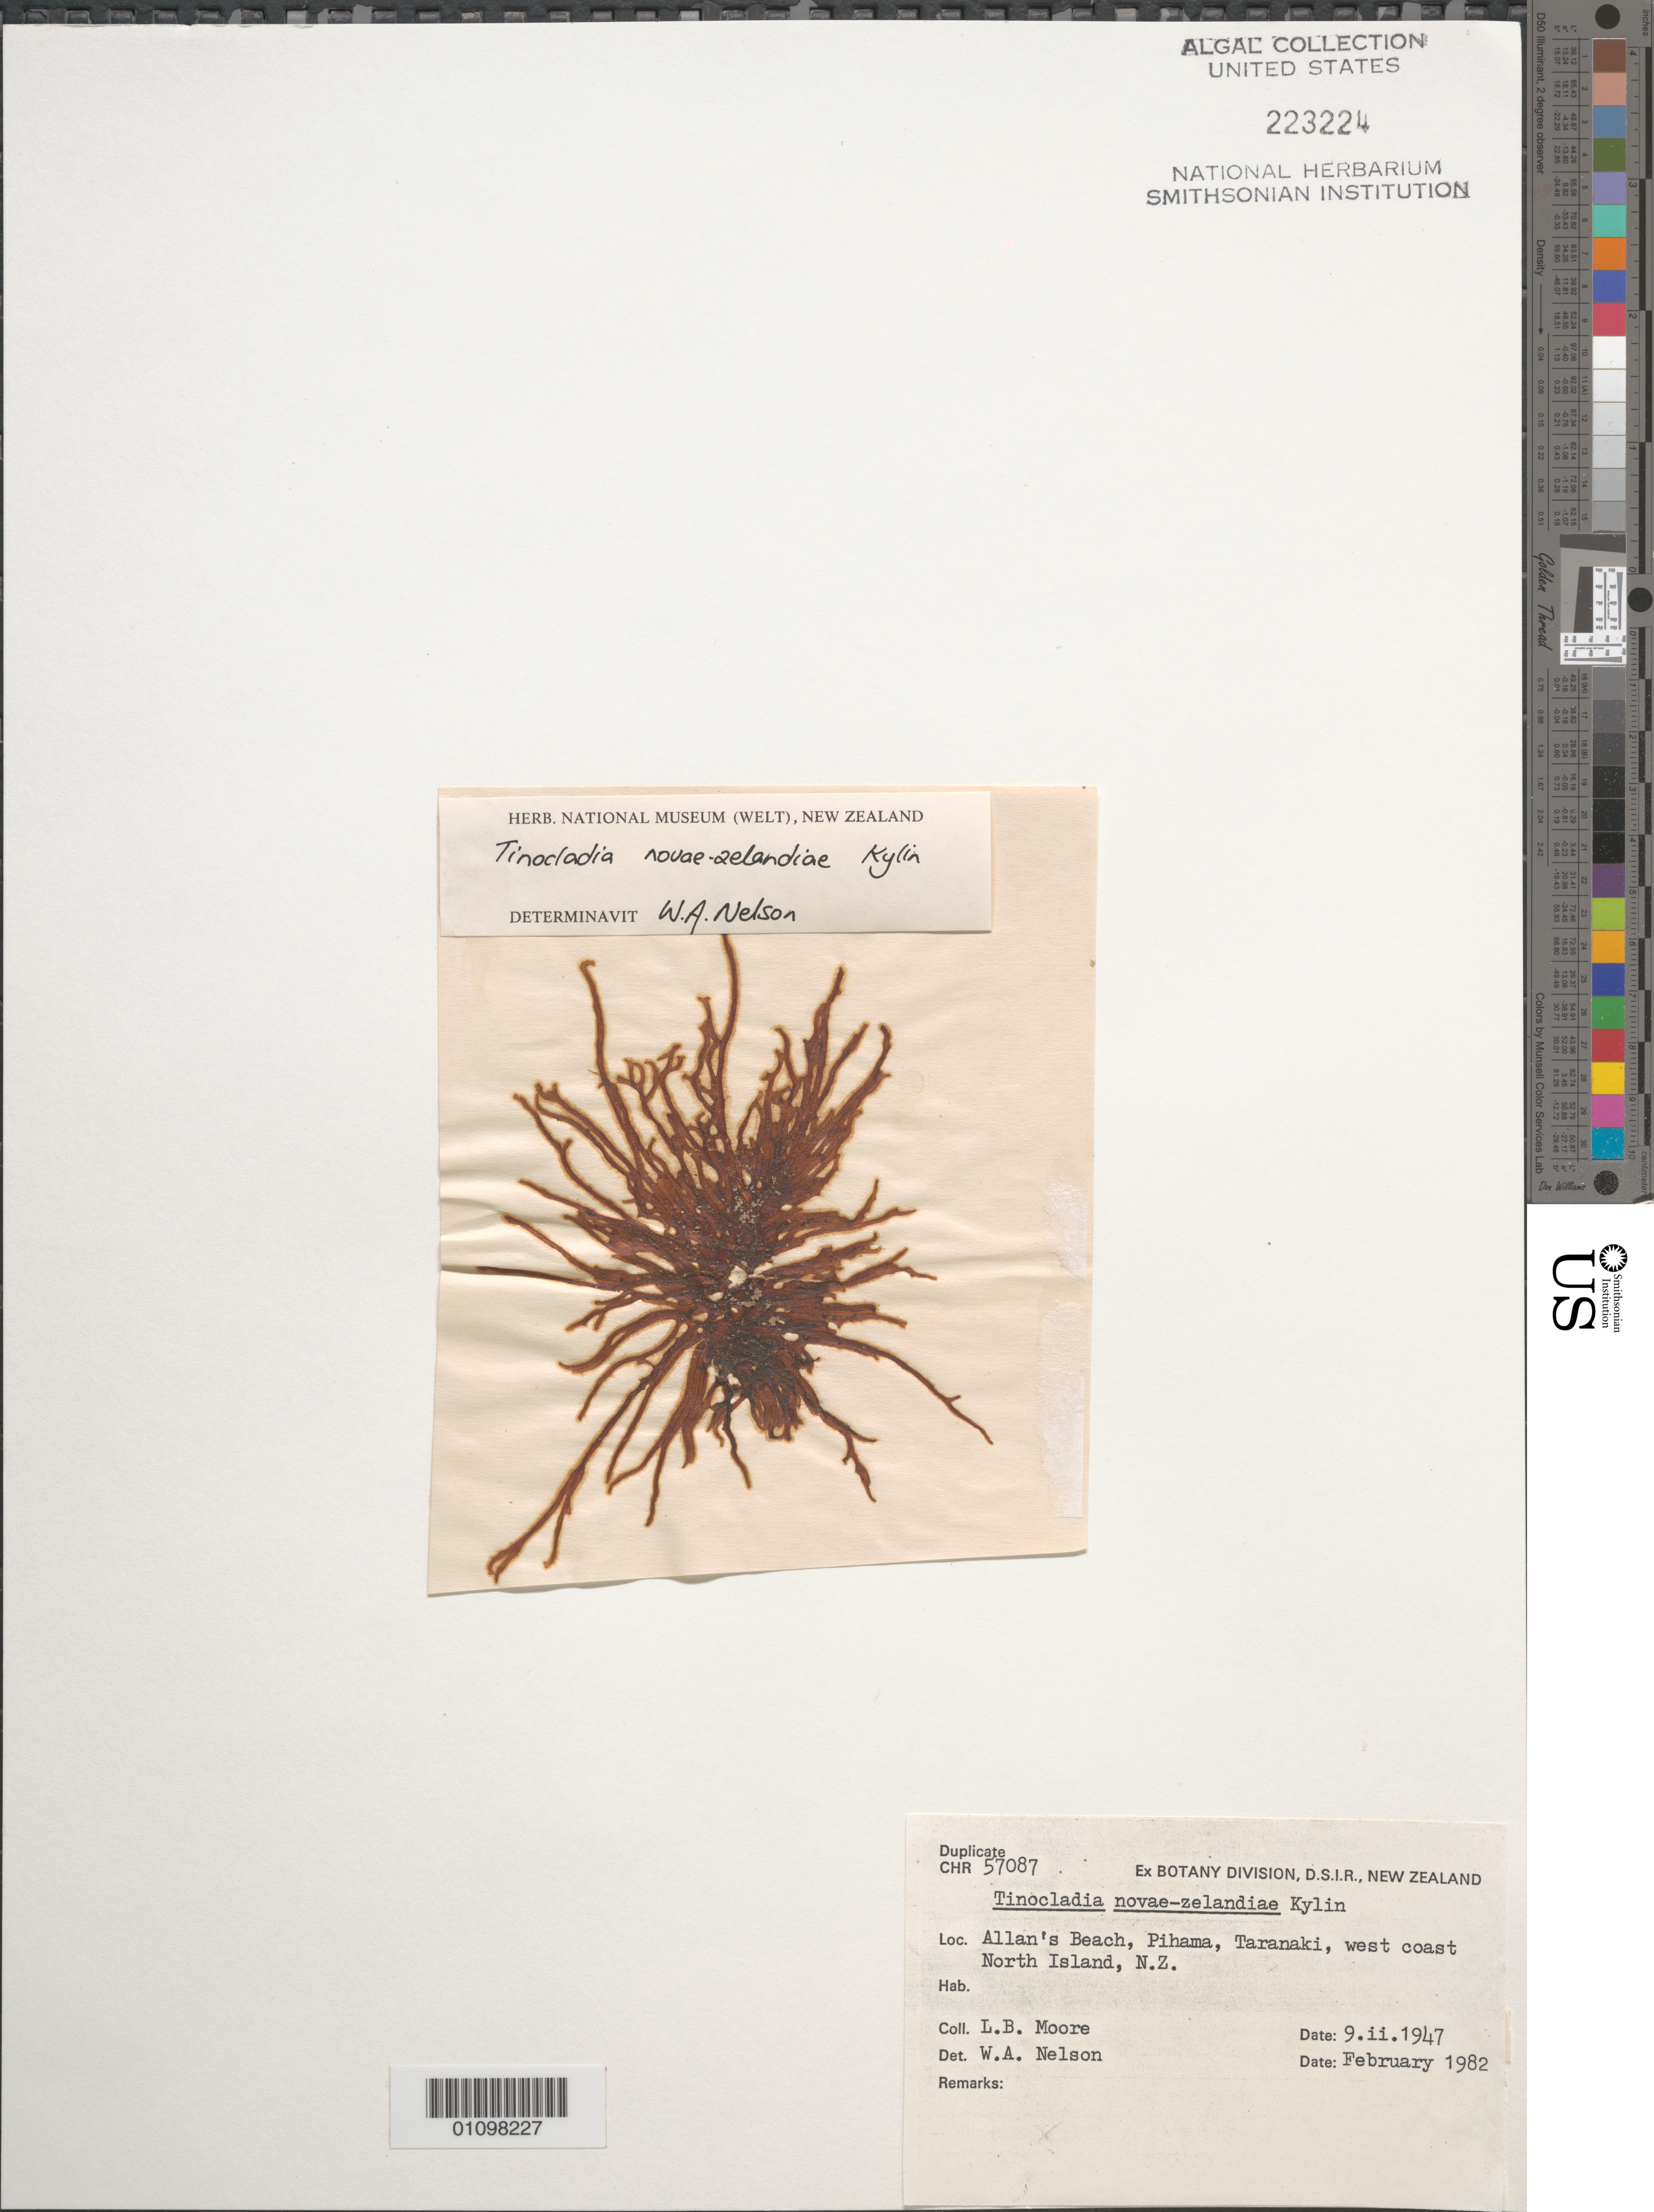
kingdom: Chromista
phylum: Ochrophyta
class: Phaeophyceae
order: Ectocarpales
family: Chordariaceae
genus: Tinocladia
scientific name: Tinocladia novae-zelandiae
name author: Kylin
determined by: Nelson, W. A.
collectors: L. Moore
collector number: Duplicate CHR 57087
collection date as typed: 09 Feb 1947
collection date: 1947-02-09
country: New Zealand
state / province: Taranaki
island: North Island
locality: Allan's Beach, Pihama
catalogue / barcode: US 223224